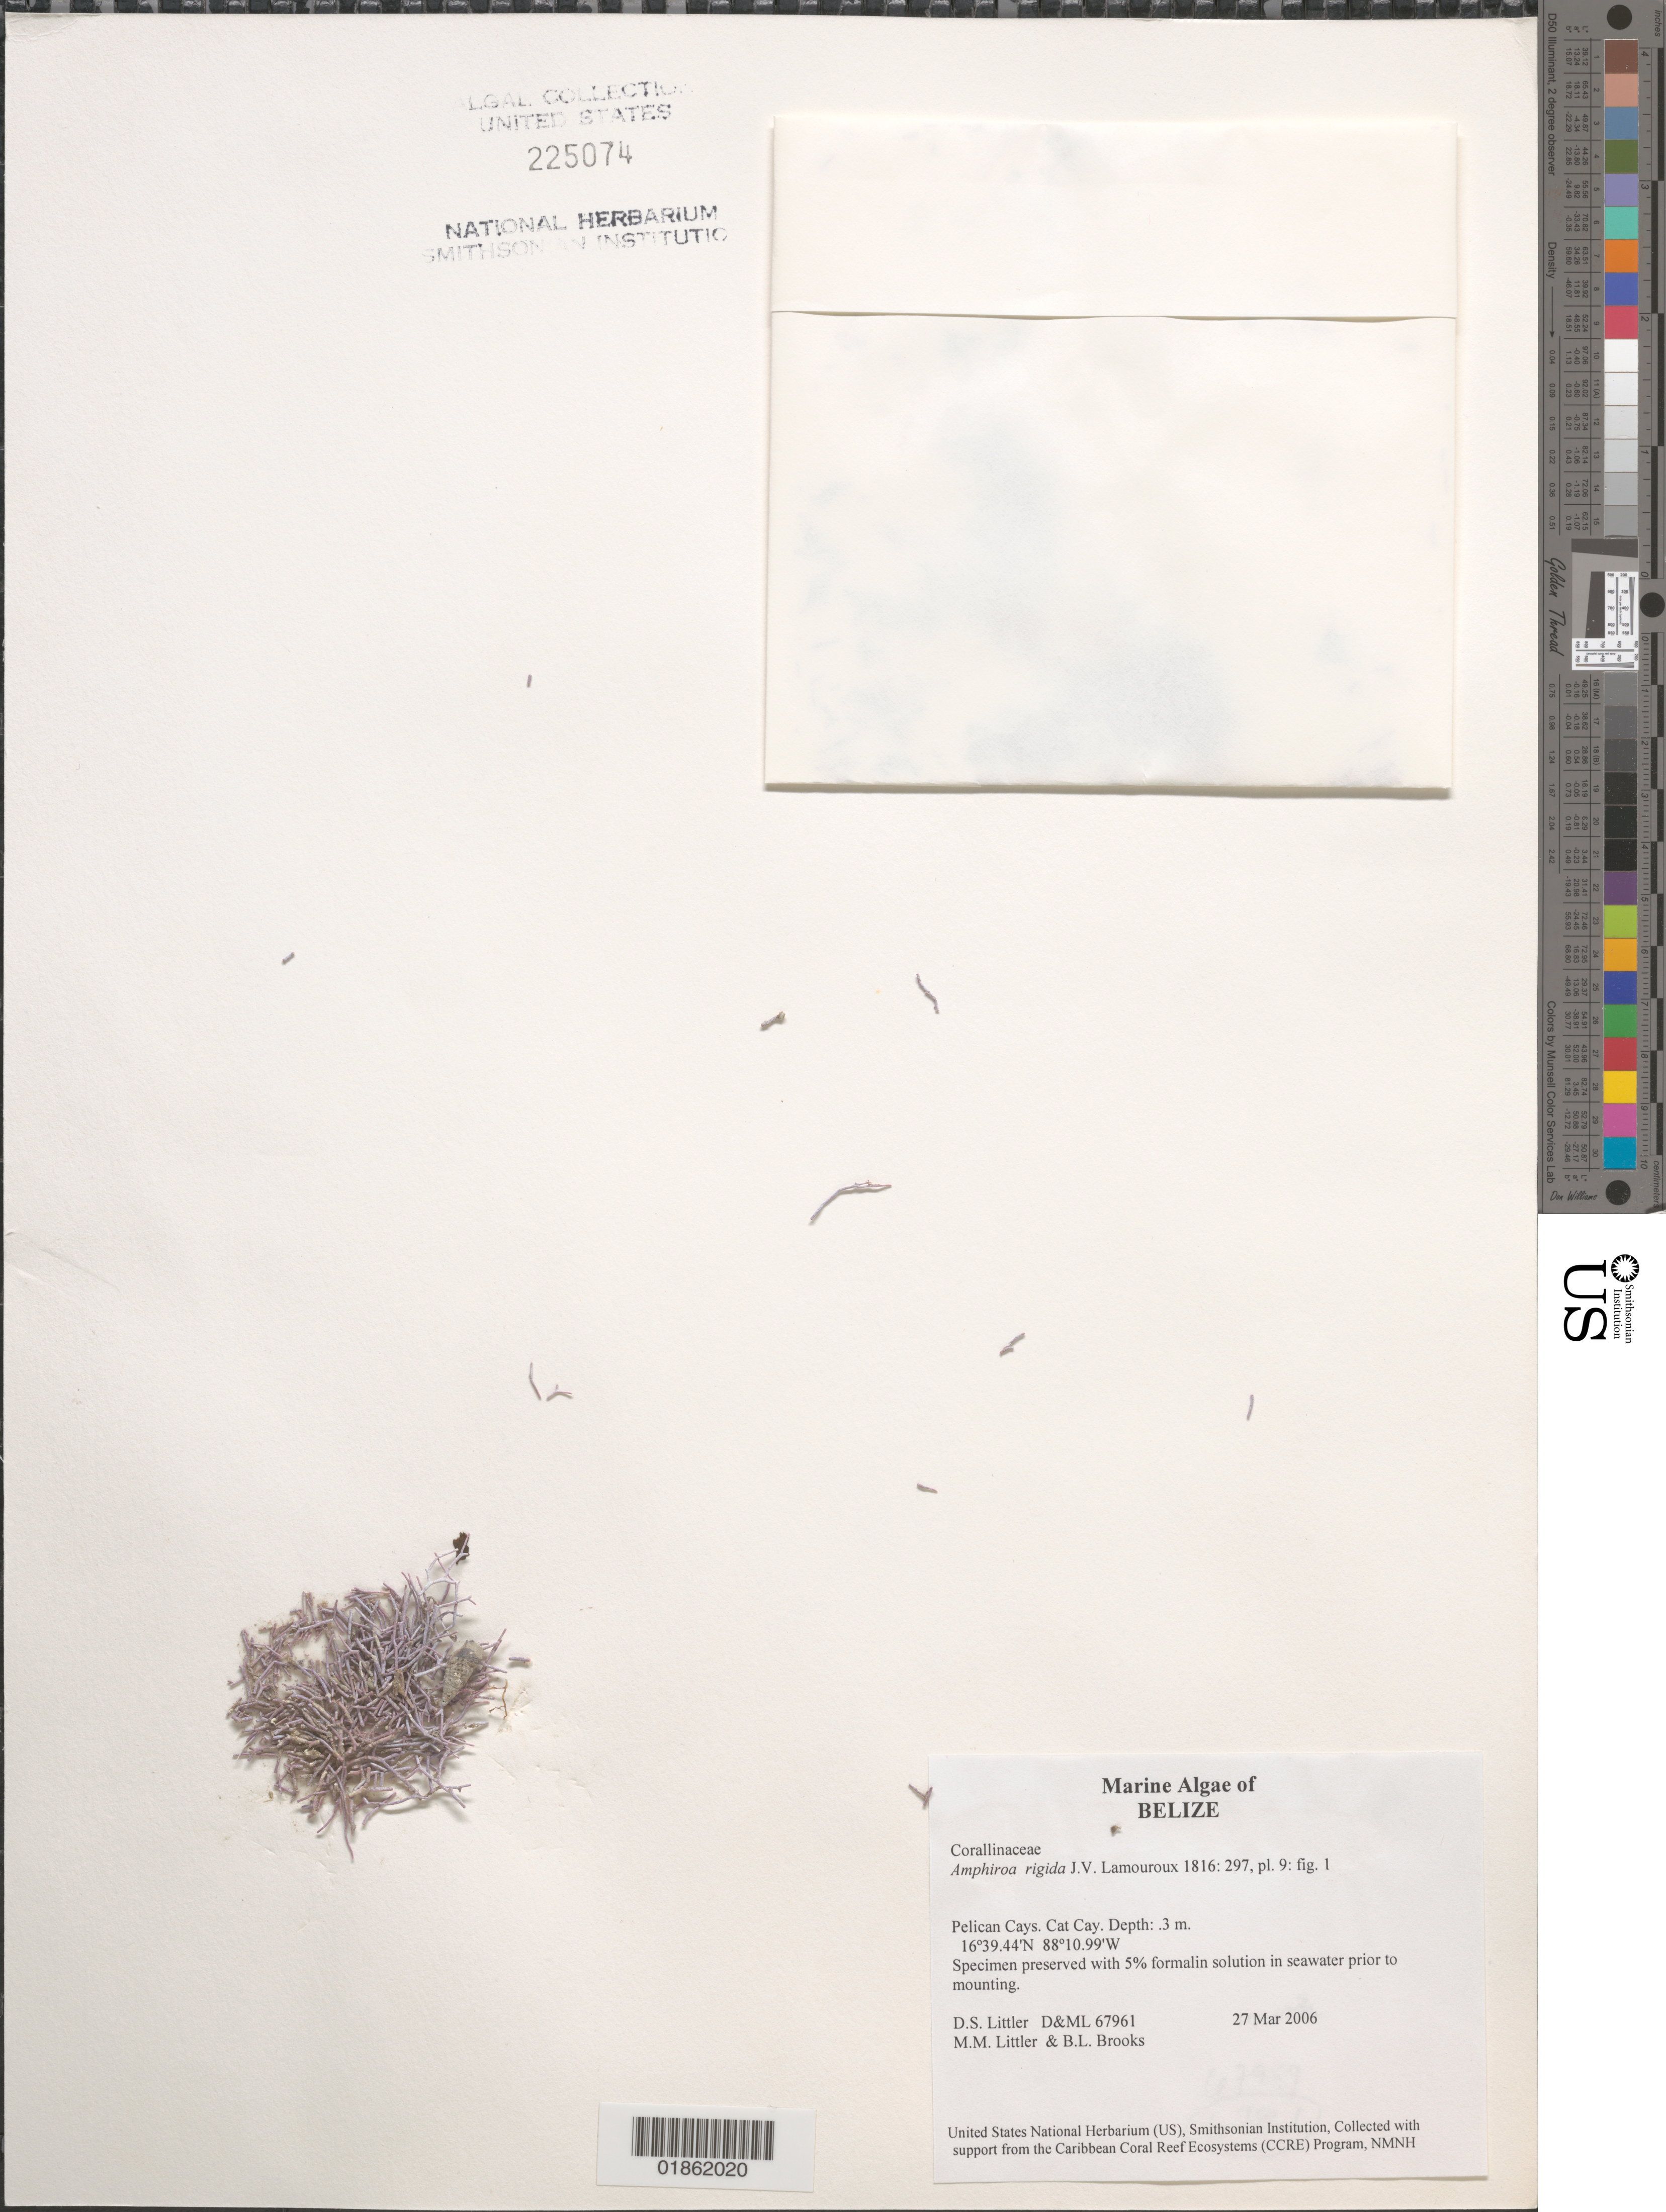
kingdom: Plantae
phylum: Rhodophyta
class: Florideophyceae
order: Corallinales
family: Lithophyllaceae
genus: Amphiroa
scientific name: Amphiroa rigida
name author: J.V.Lamouroux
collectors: D. S. Littler & M. M. Littler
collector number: D&ML 67961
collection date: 2006-03-27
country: Belize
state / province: Stann Creek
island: Fisherman's Cay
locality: Pelican Cays. Fisherman's Cay. Great Bay.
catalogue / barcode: US 225074